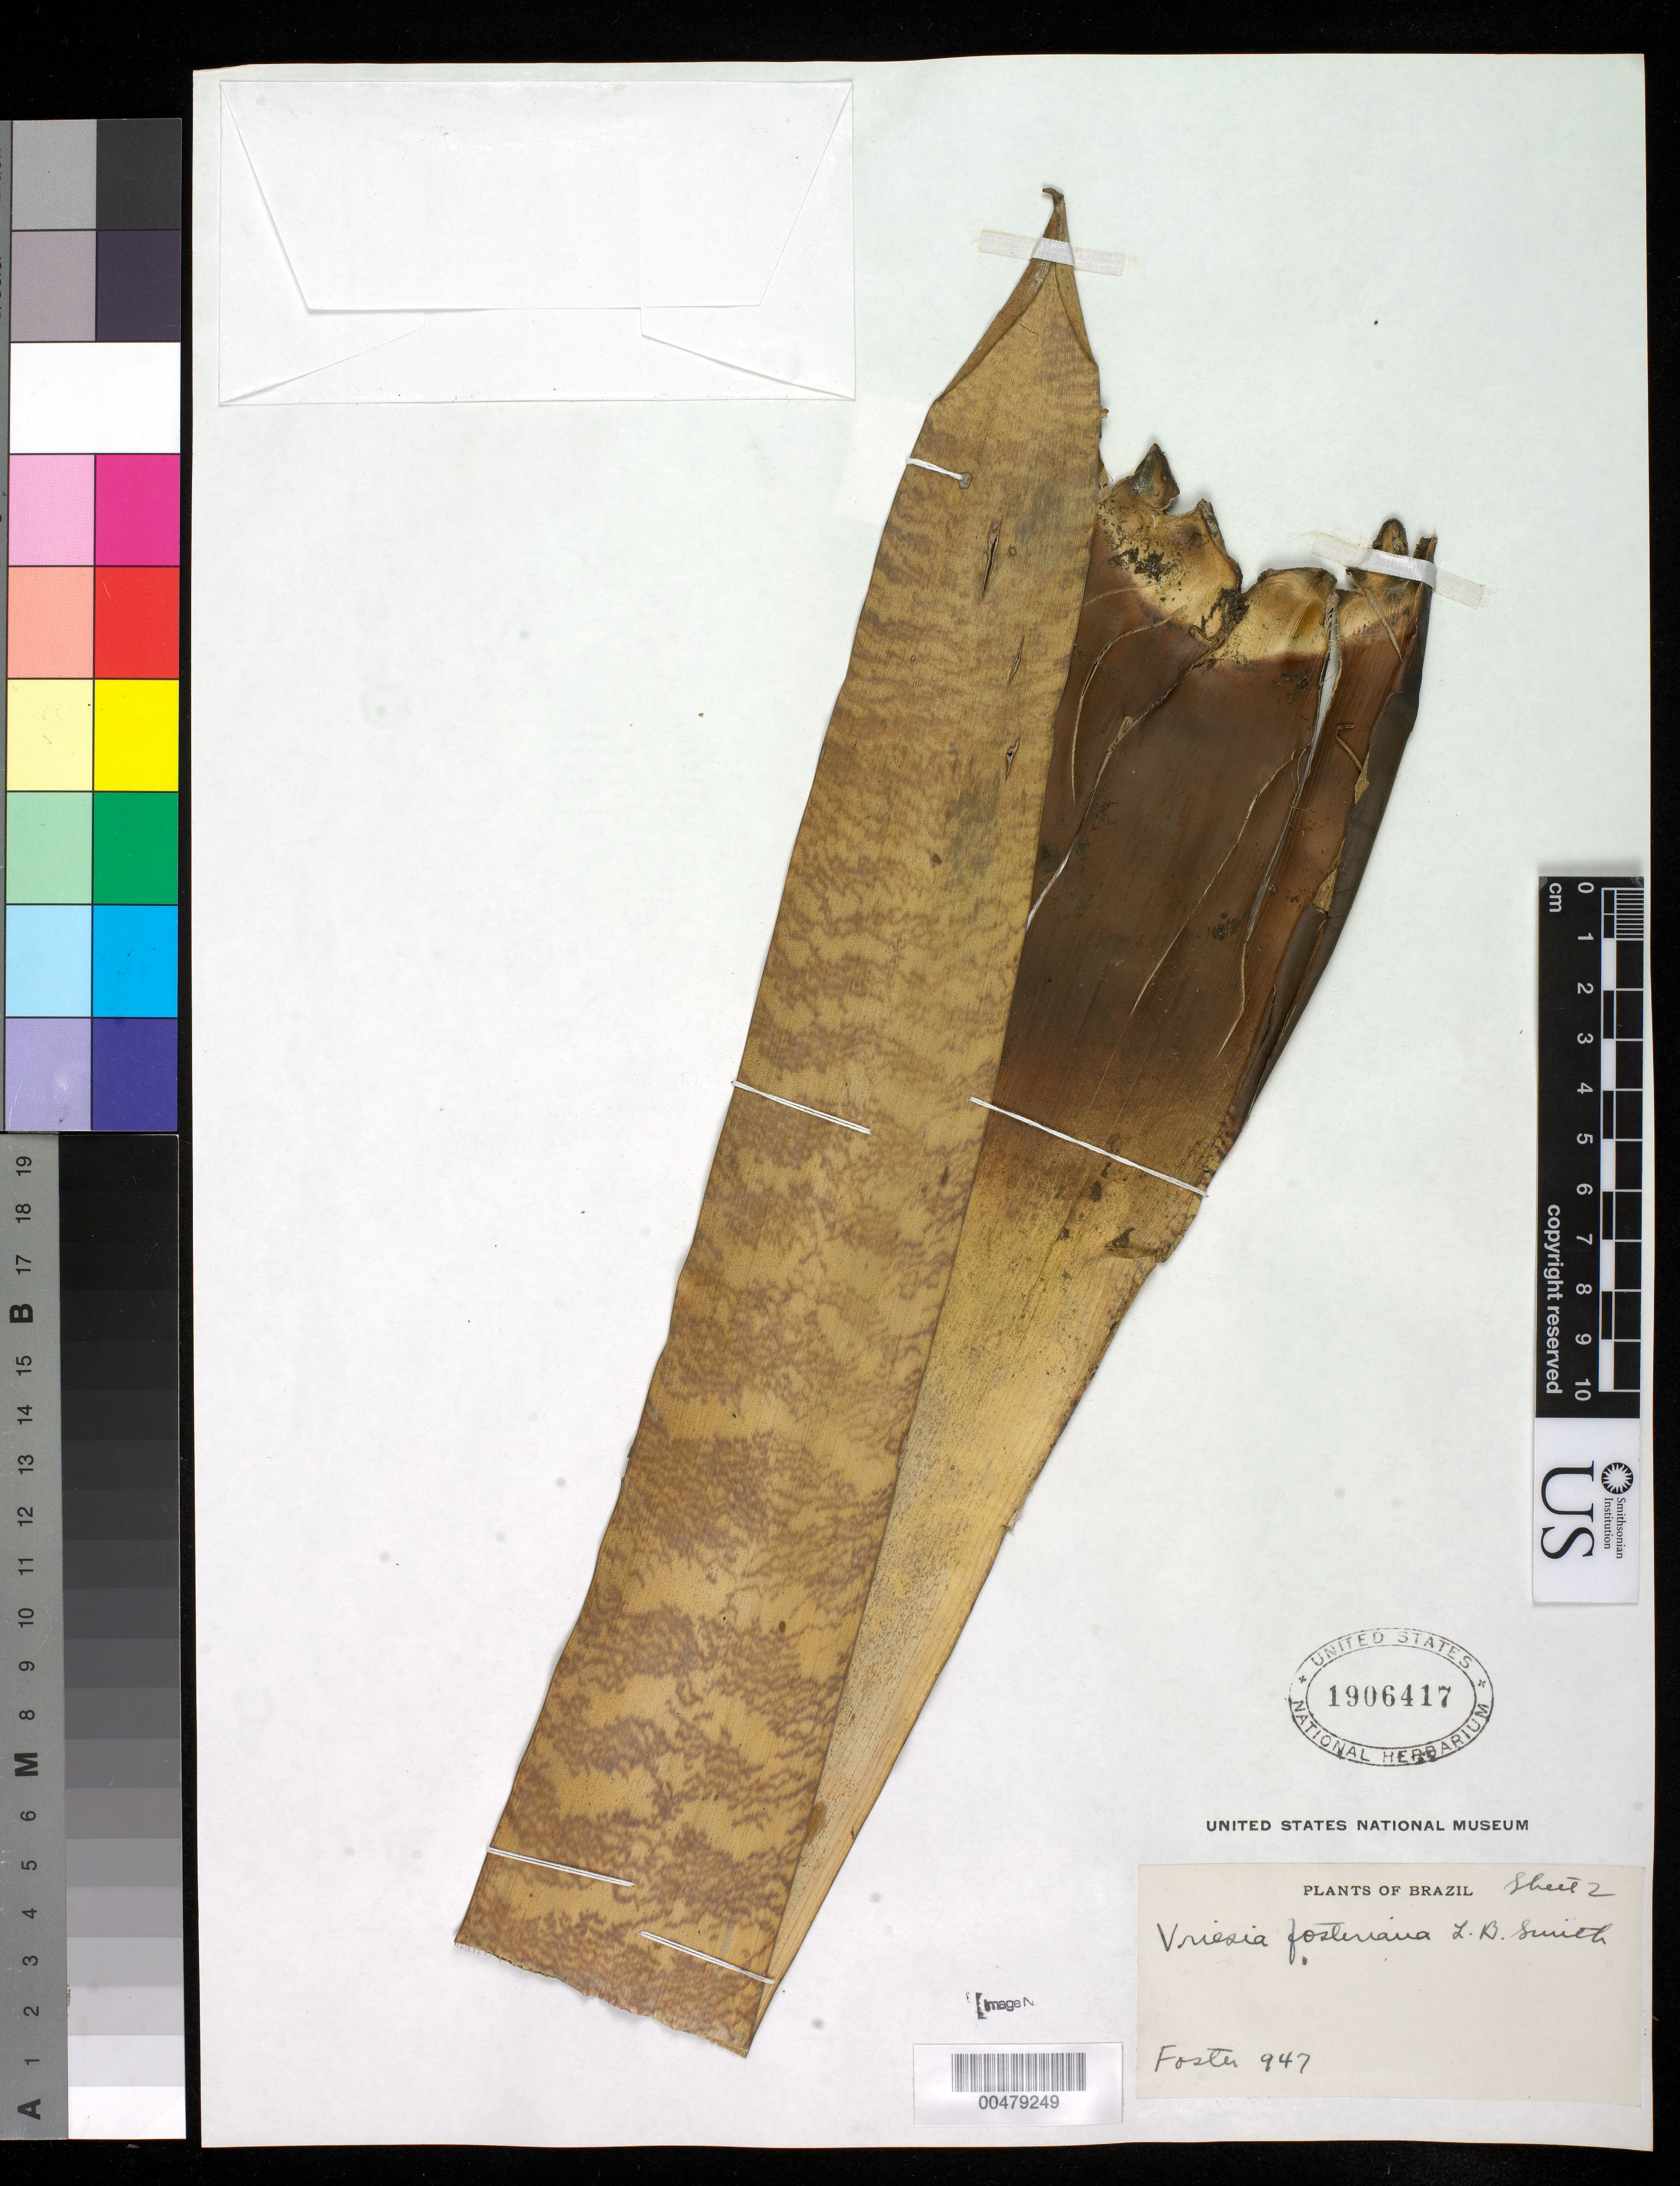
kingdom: Plantae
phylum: Tracheophyta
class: Liliopsida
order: Poales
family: Bromeliaceae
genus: Vriesea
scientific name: Vriesea fosteriana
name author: L.B. Sm.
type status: Isotype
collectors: M. B. Foster & R. C. Foster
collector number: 947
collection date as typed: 16 Aug 1940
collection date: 1940-08-16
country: Brazil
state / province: Espírito Santo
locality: Vargem Alta, Morro do Sal.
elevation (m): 1000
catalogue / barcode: US 1906417